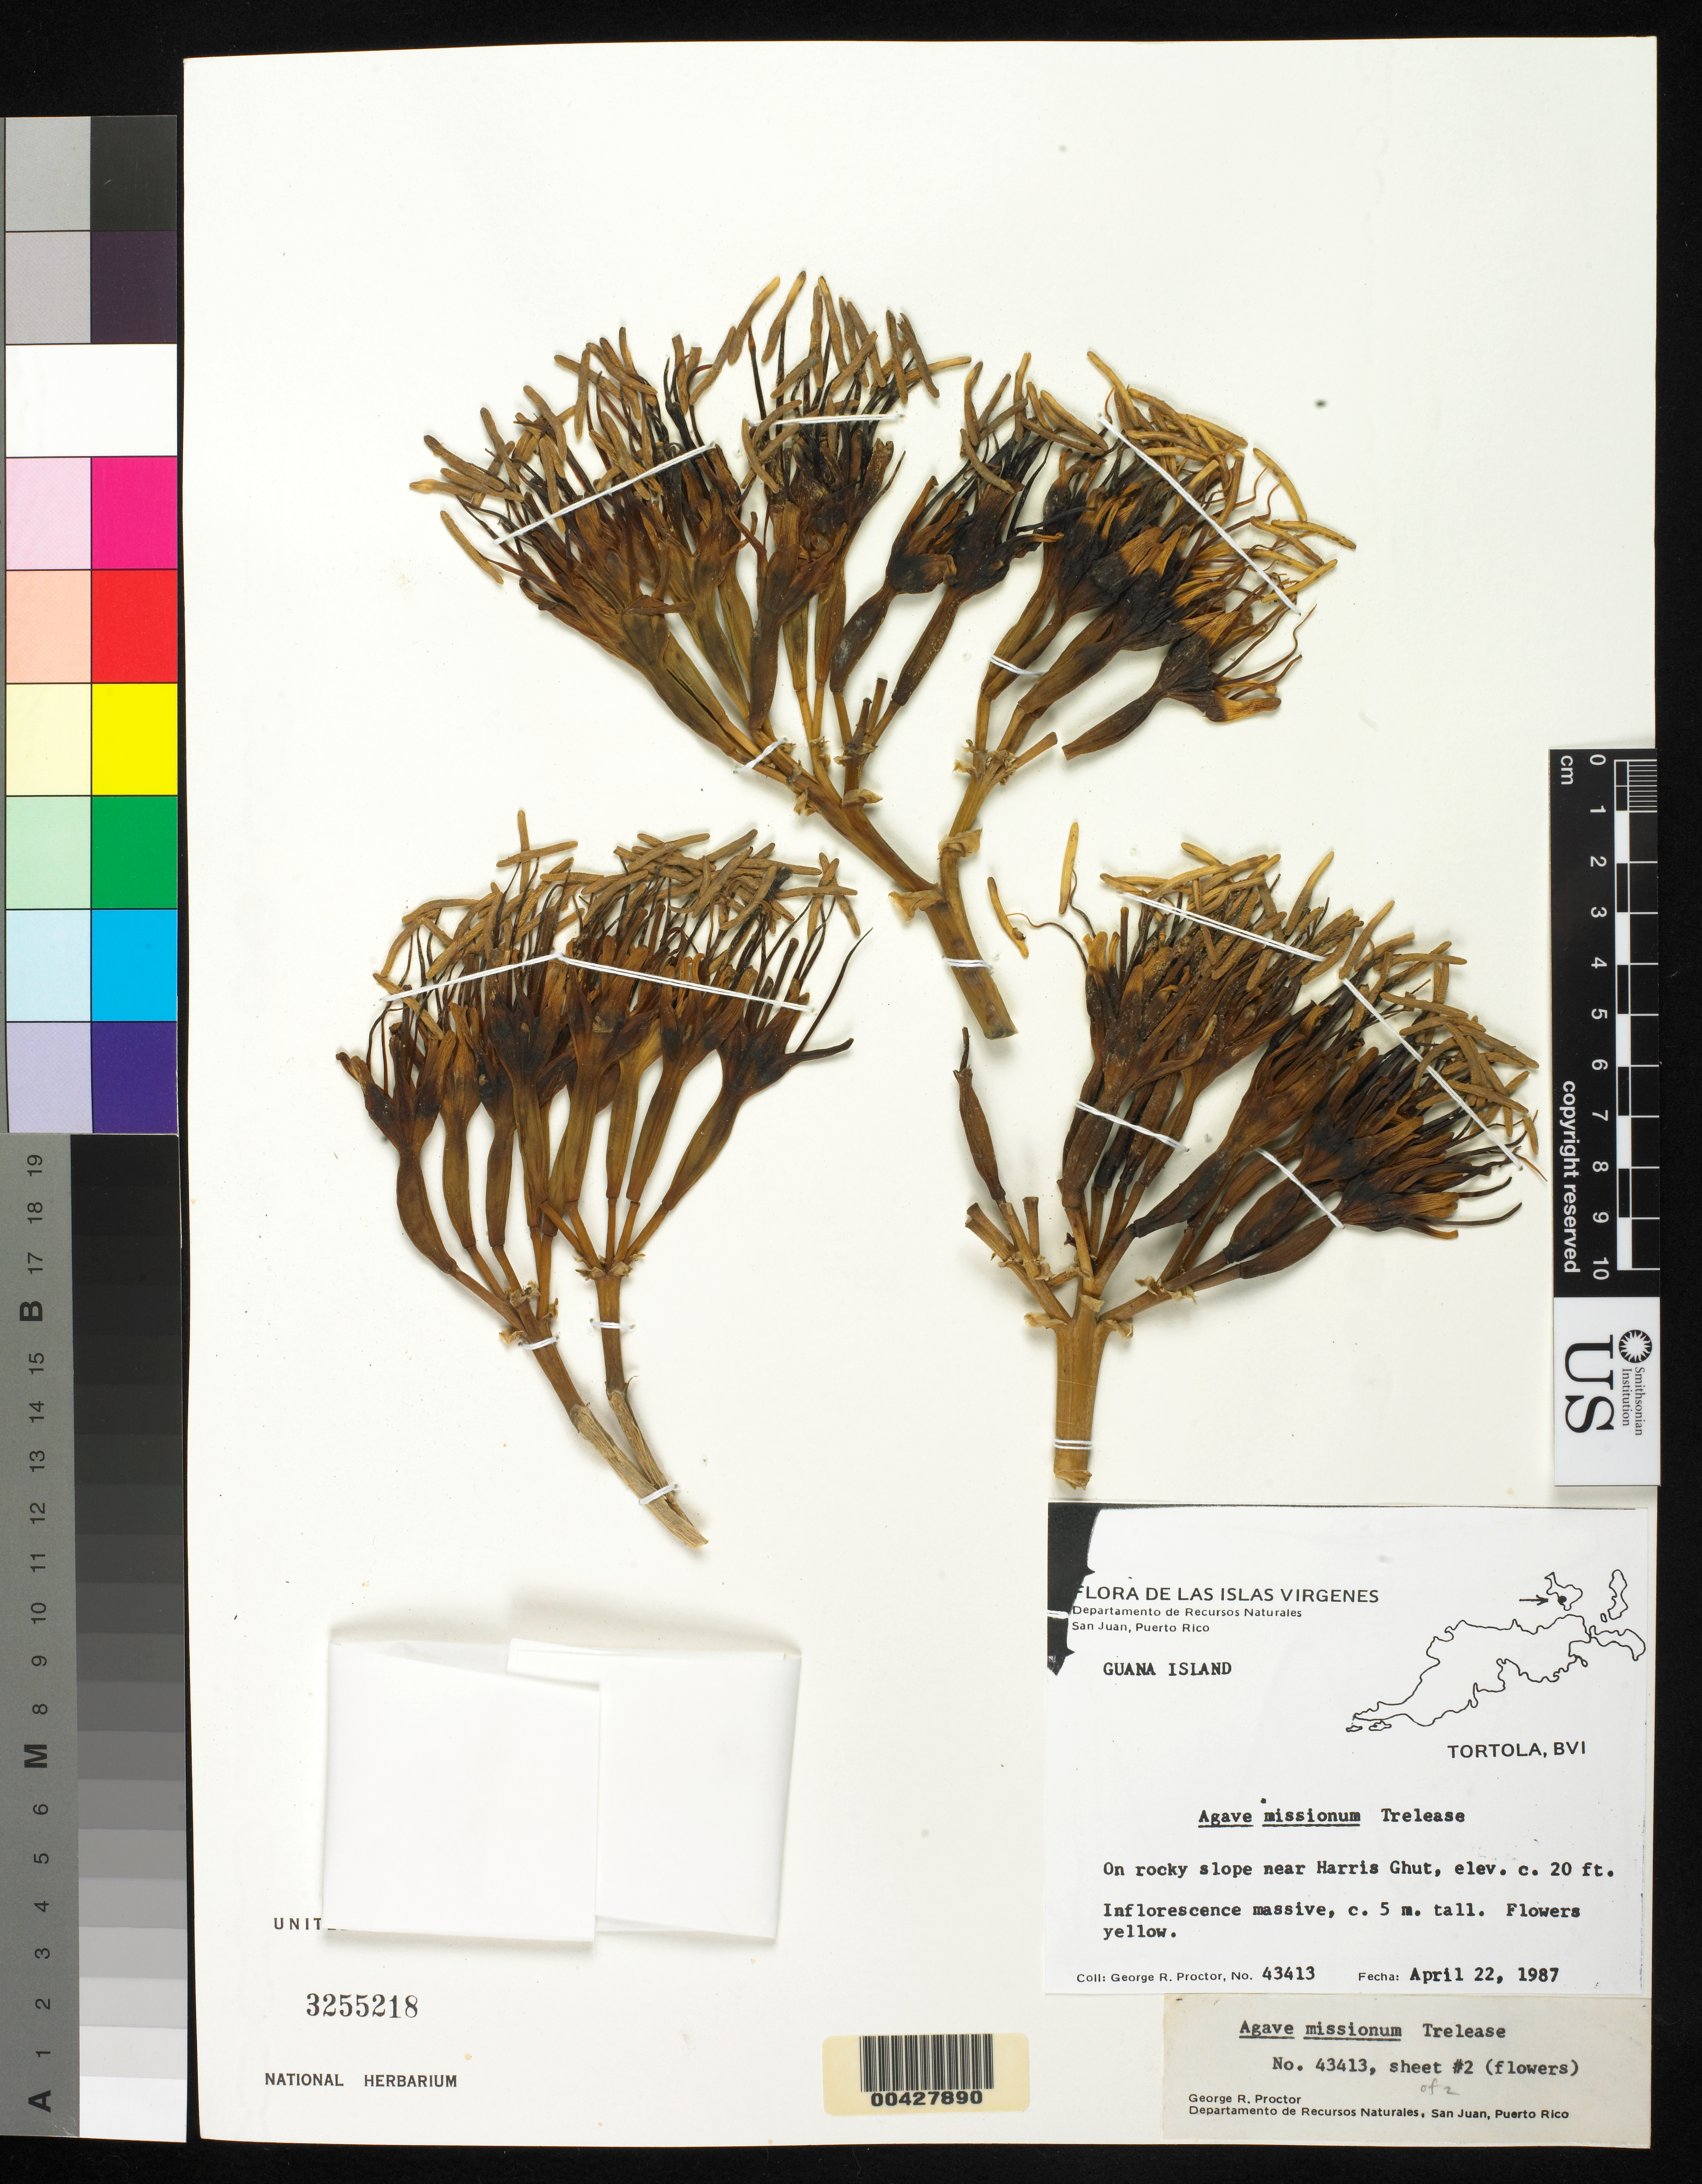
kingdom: Plantae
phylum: Tracheophyta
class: Liliopsida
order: Asparagales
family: Asparagaceae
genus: Agave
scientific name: Agave missionum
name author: Trel.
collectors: G. R. Proctor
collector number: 43413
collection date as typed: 22 Apr 1987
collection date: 1987-04-22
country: British Virgin Islands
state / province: Tortola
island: Tortola Island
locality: Harris ghut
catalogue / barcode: US 3255218